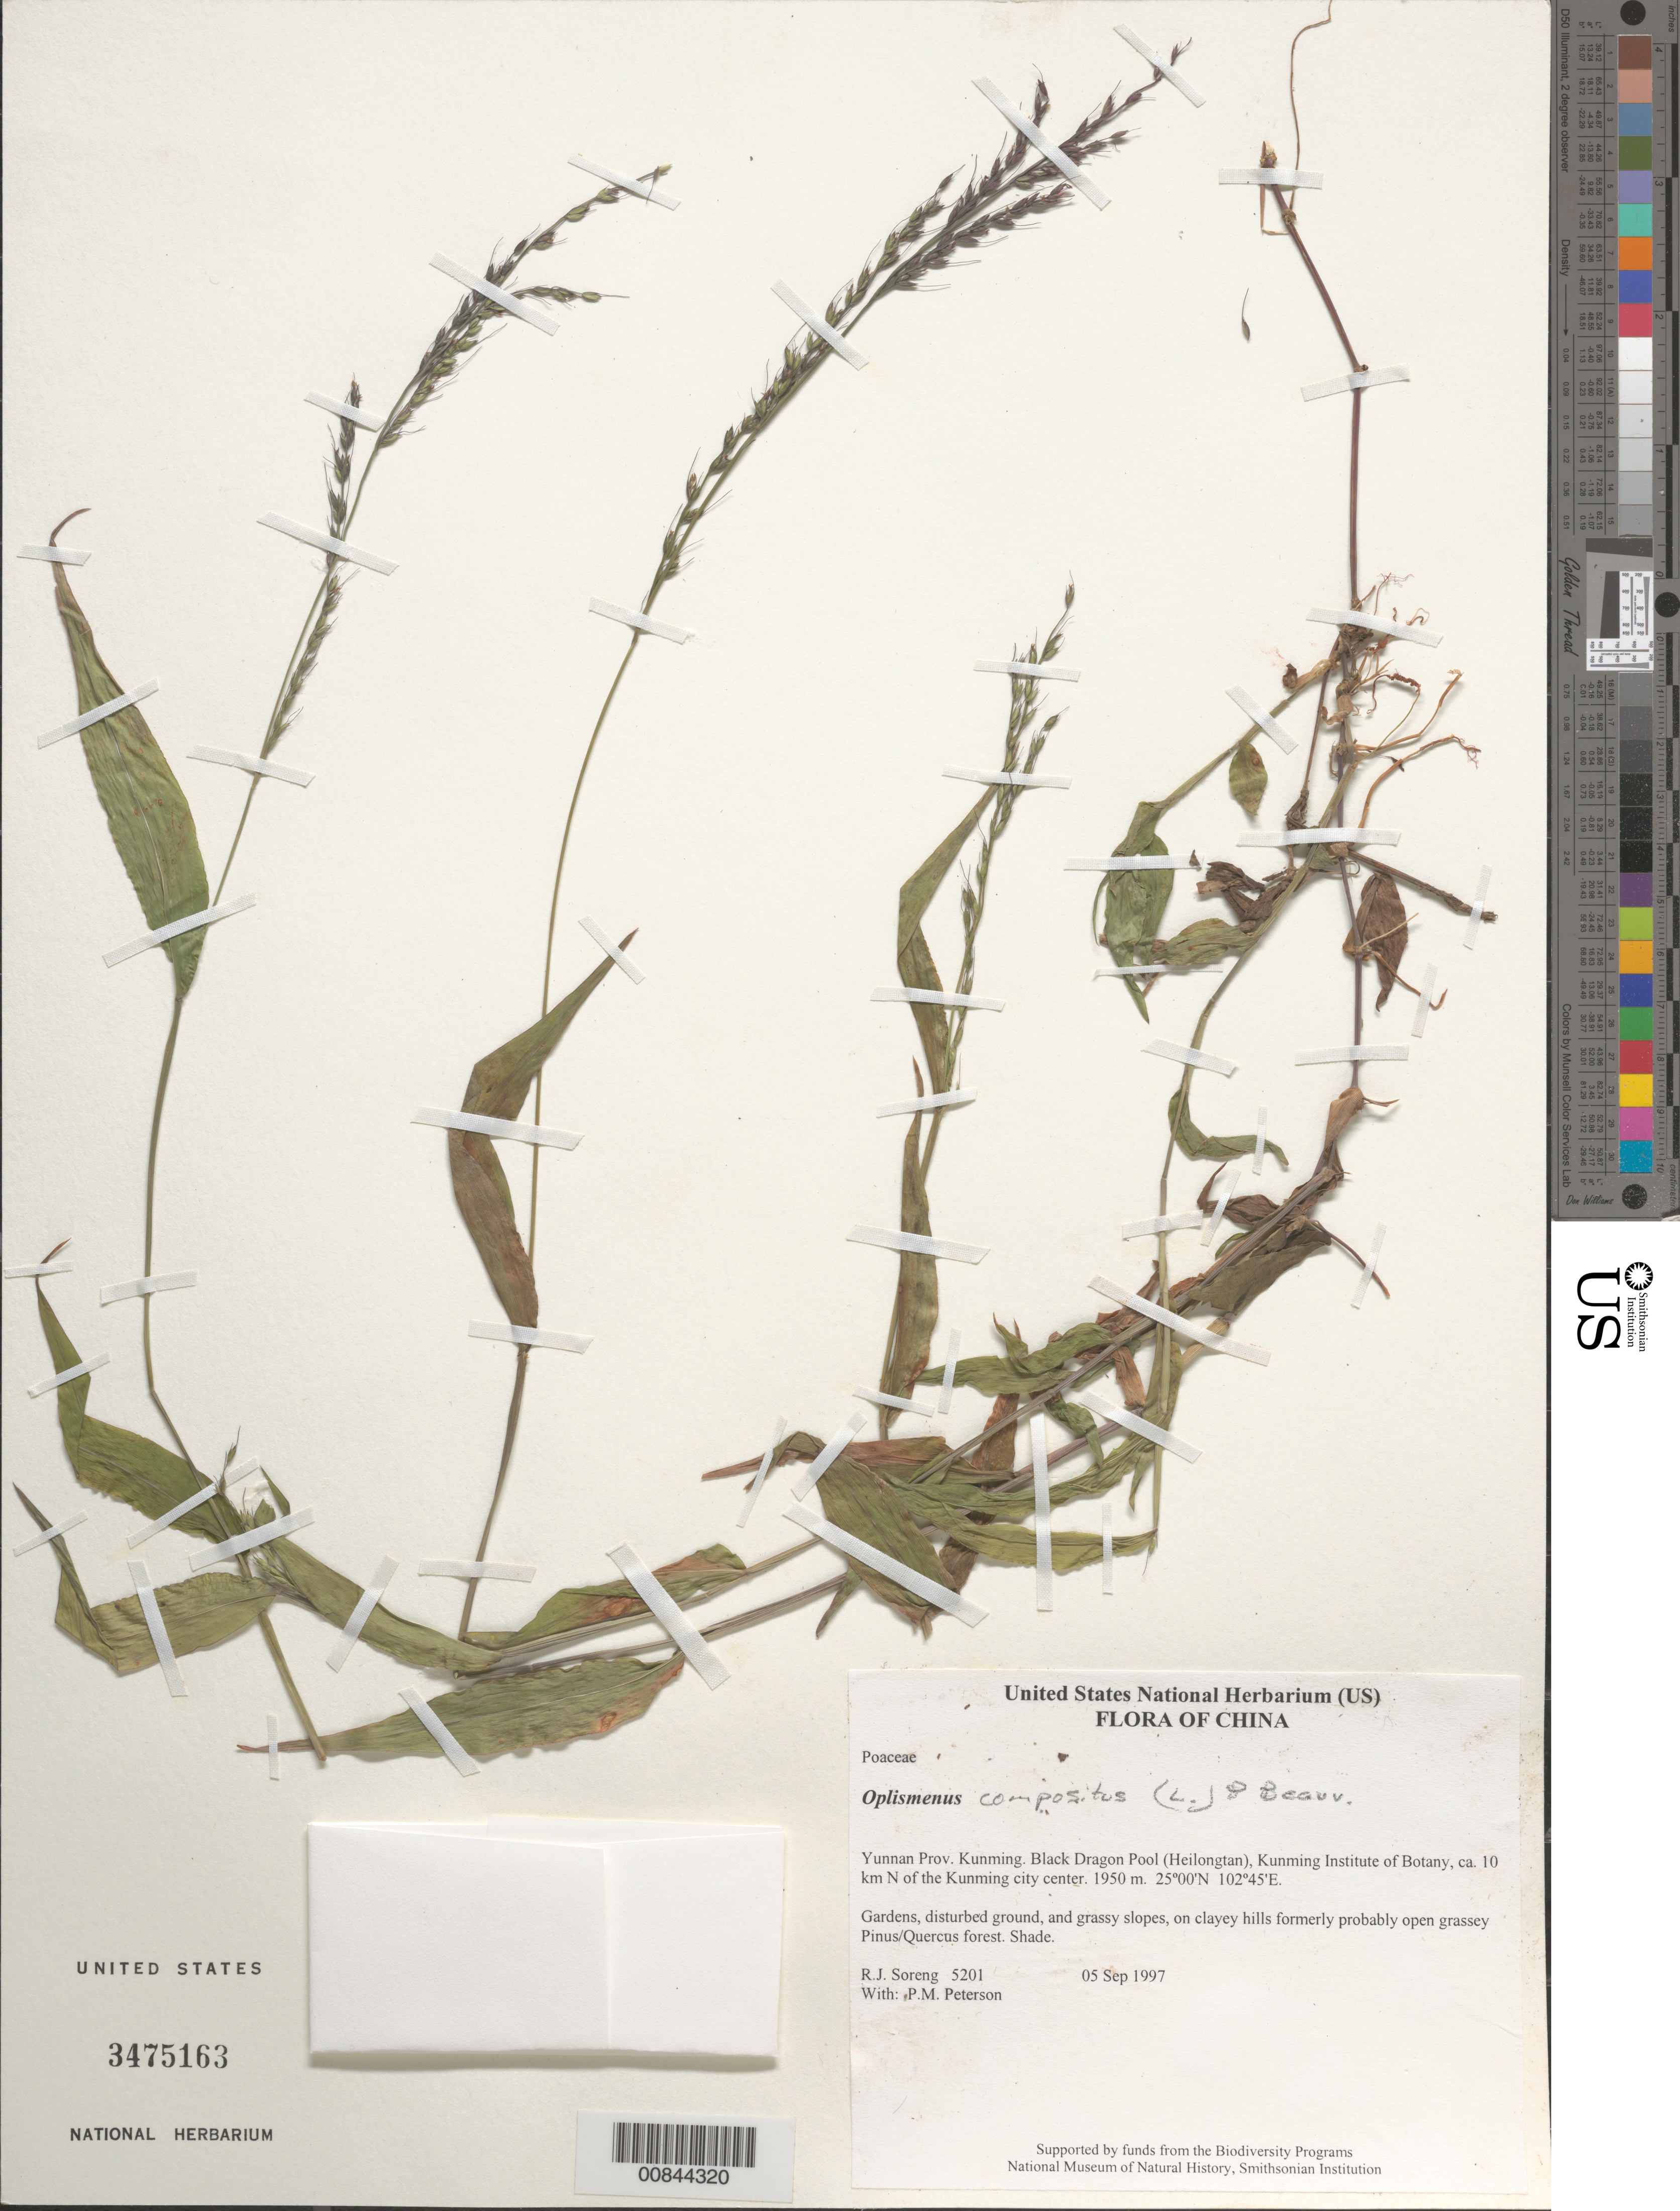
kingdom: Plantae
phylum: Tracheophyta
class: Liliopsida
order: Poales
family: Poaceae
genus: Oplismenus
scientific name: Oplismenus compositus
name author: (L.) P. Beauv.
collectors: R. J. Soreng & P. M. Peterson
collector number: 5201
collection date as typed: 05 Sep 1997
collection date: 1997-09-05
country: China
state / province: Yunnan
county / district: Kunming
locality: Black Dragon Pool (Heilongtan), Kunming Institute of Botany, ca. 10 km N of the Kunming city center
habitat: Gardens, disturbed ground, and grassy slopes, on clayey hills formerly probably open grassey Pinus/Quercus forest.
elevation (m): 1950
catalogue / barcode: US 3475163